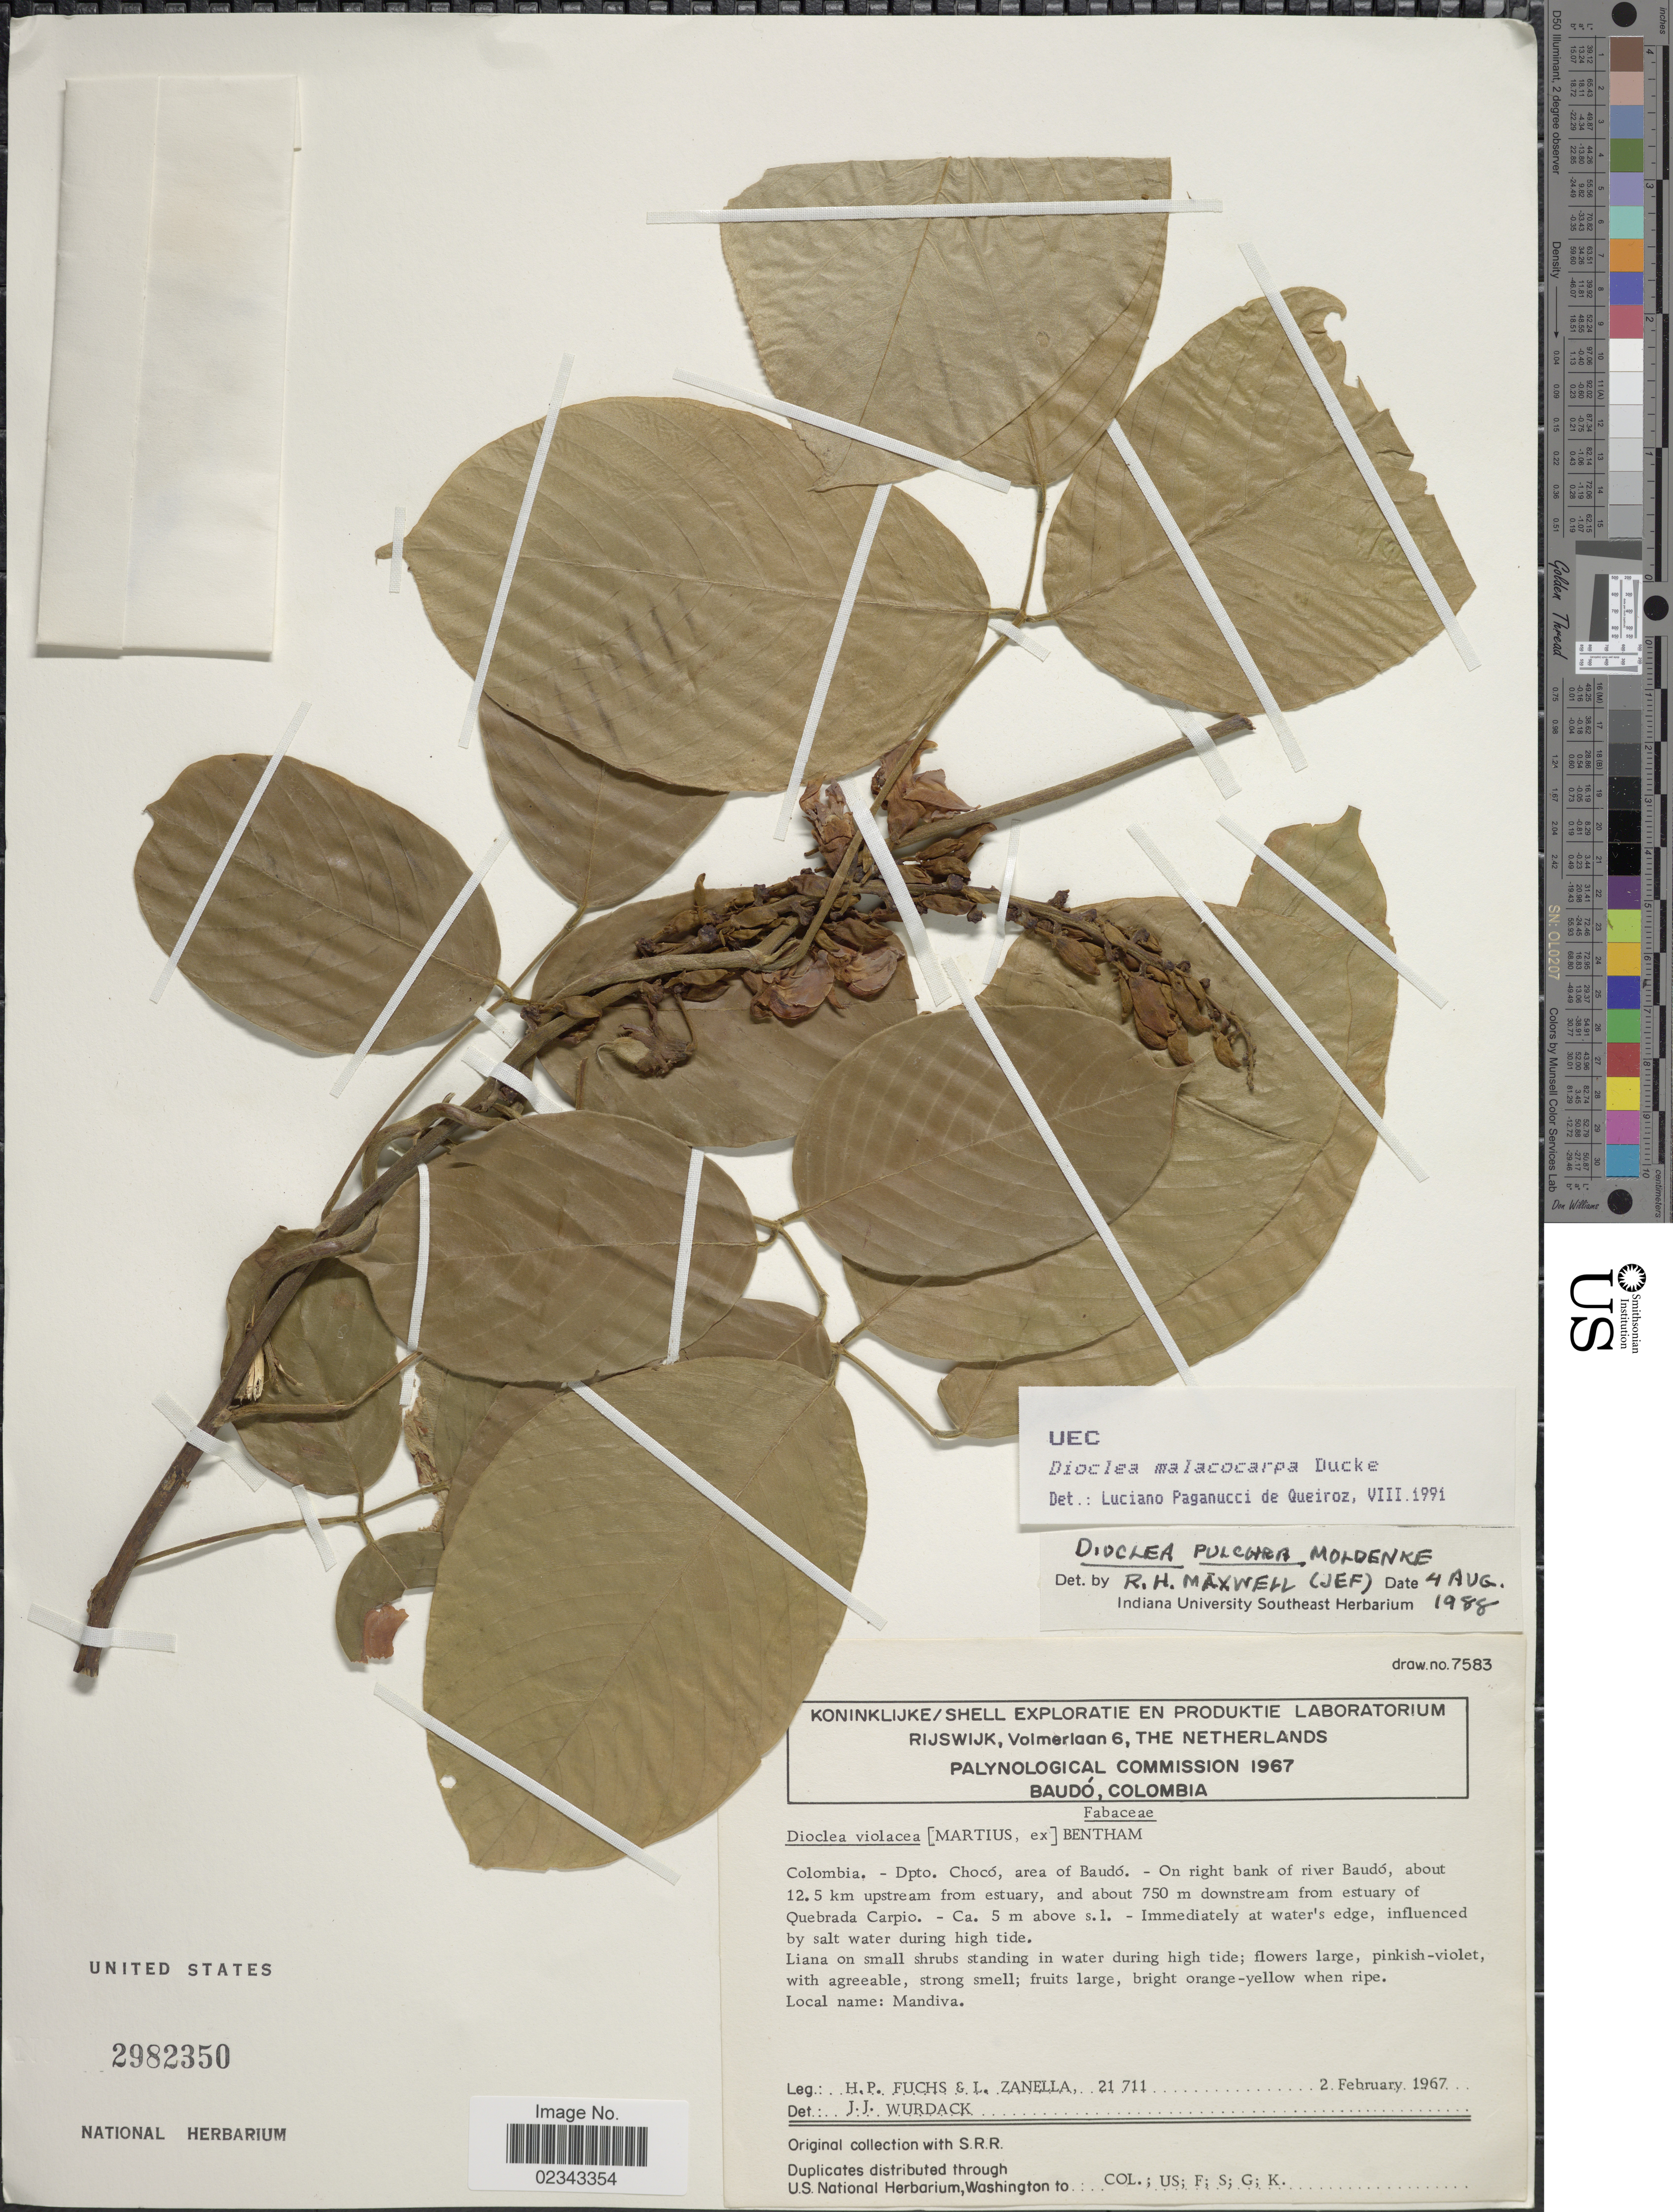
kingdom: Plantae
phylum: Tracheophyta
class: Magnoliopsida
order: Fabales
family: Fabaceae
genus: Macropsychanthus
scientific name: Macropsychanthus malacocarpus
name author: (Ducke) L.P. Queiroz & Snak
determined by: Strong, Mark T., (BOT), Smithsonian Institution - National Museum of Natural History (UNITED STATES)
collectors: H. P. Fuchs & L. Zanella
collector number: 21711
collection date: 1967-02-02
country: Colombia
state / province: Chocó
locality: Dpto. Chocó, area of Baudó - On right bank of river baudó, about 12.5 km upstream from estuary, and about 750 m downstream from estuary of Quebrada Carpio - Ca. 5 m above s.l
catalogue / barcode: US 2982350